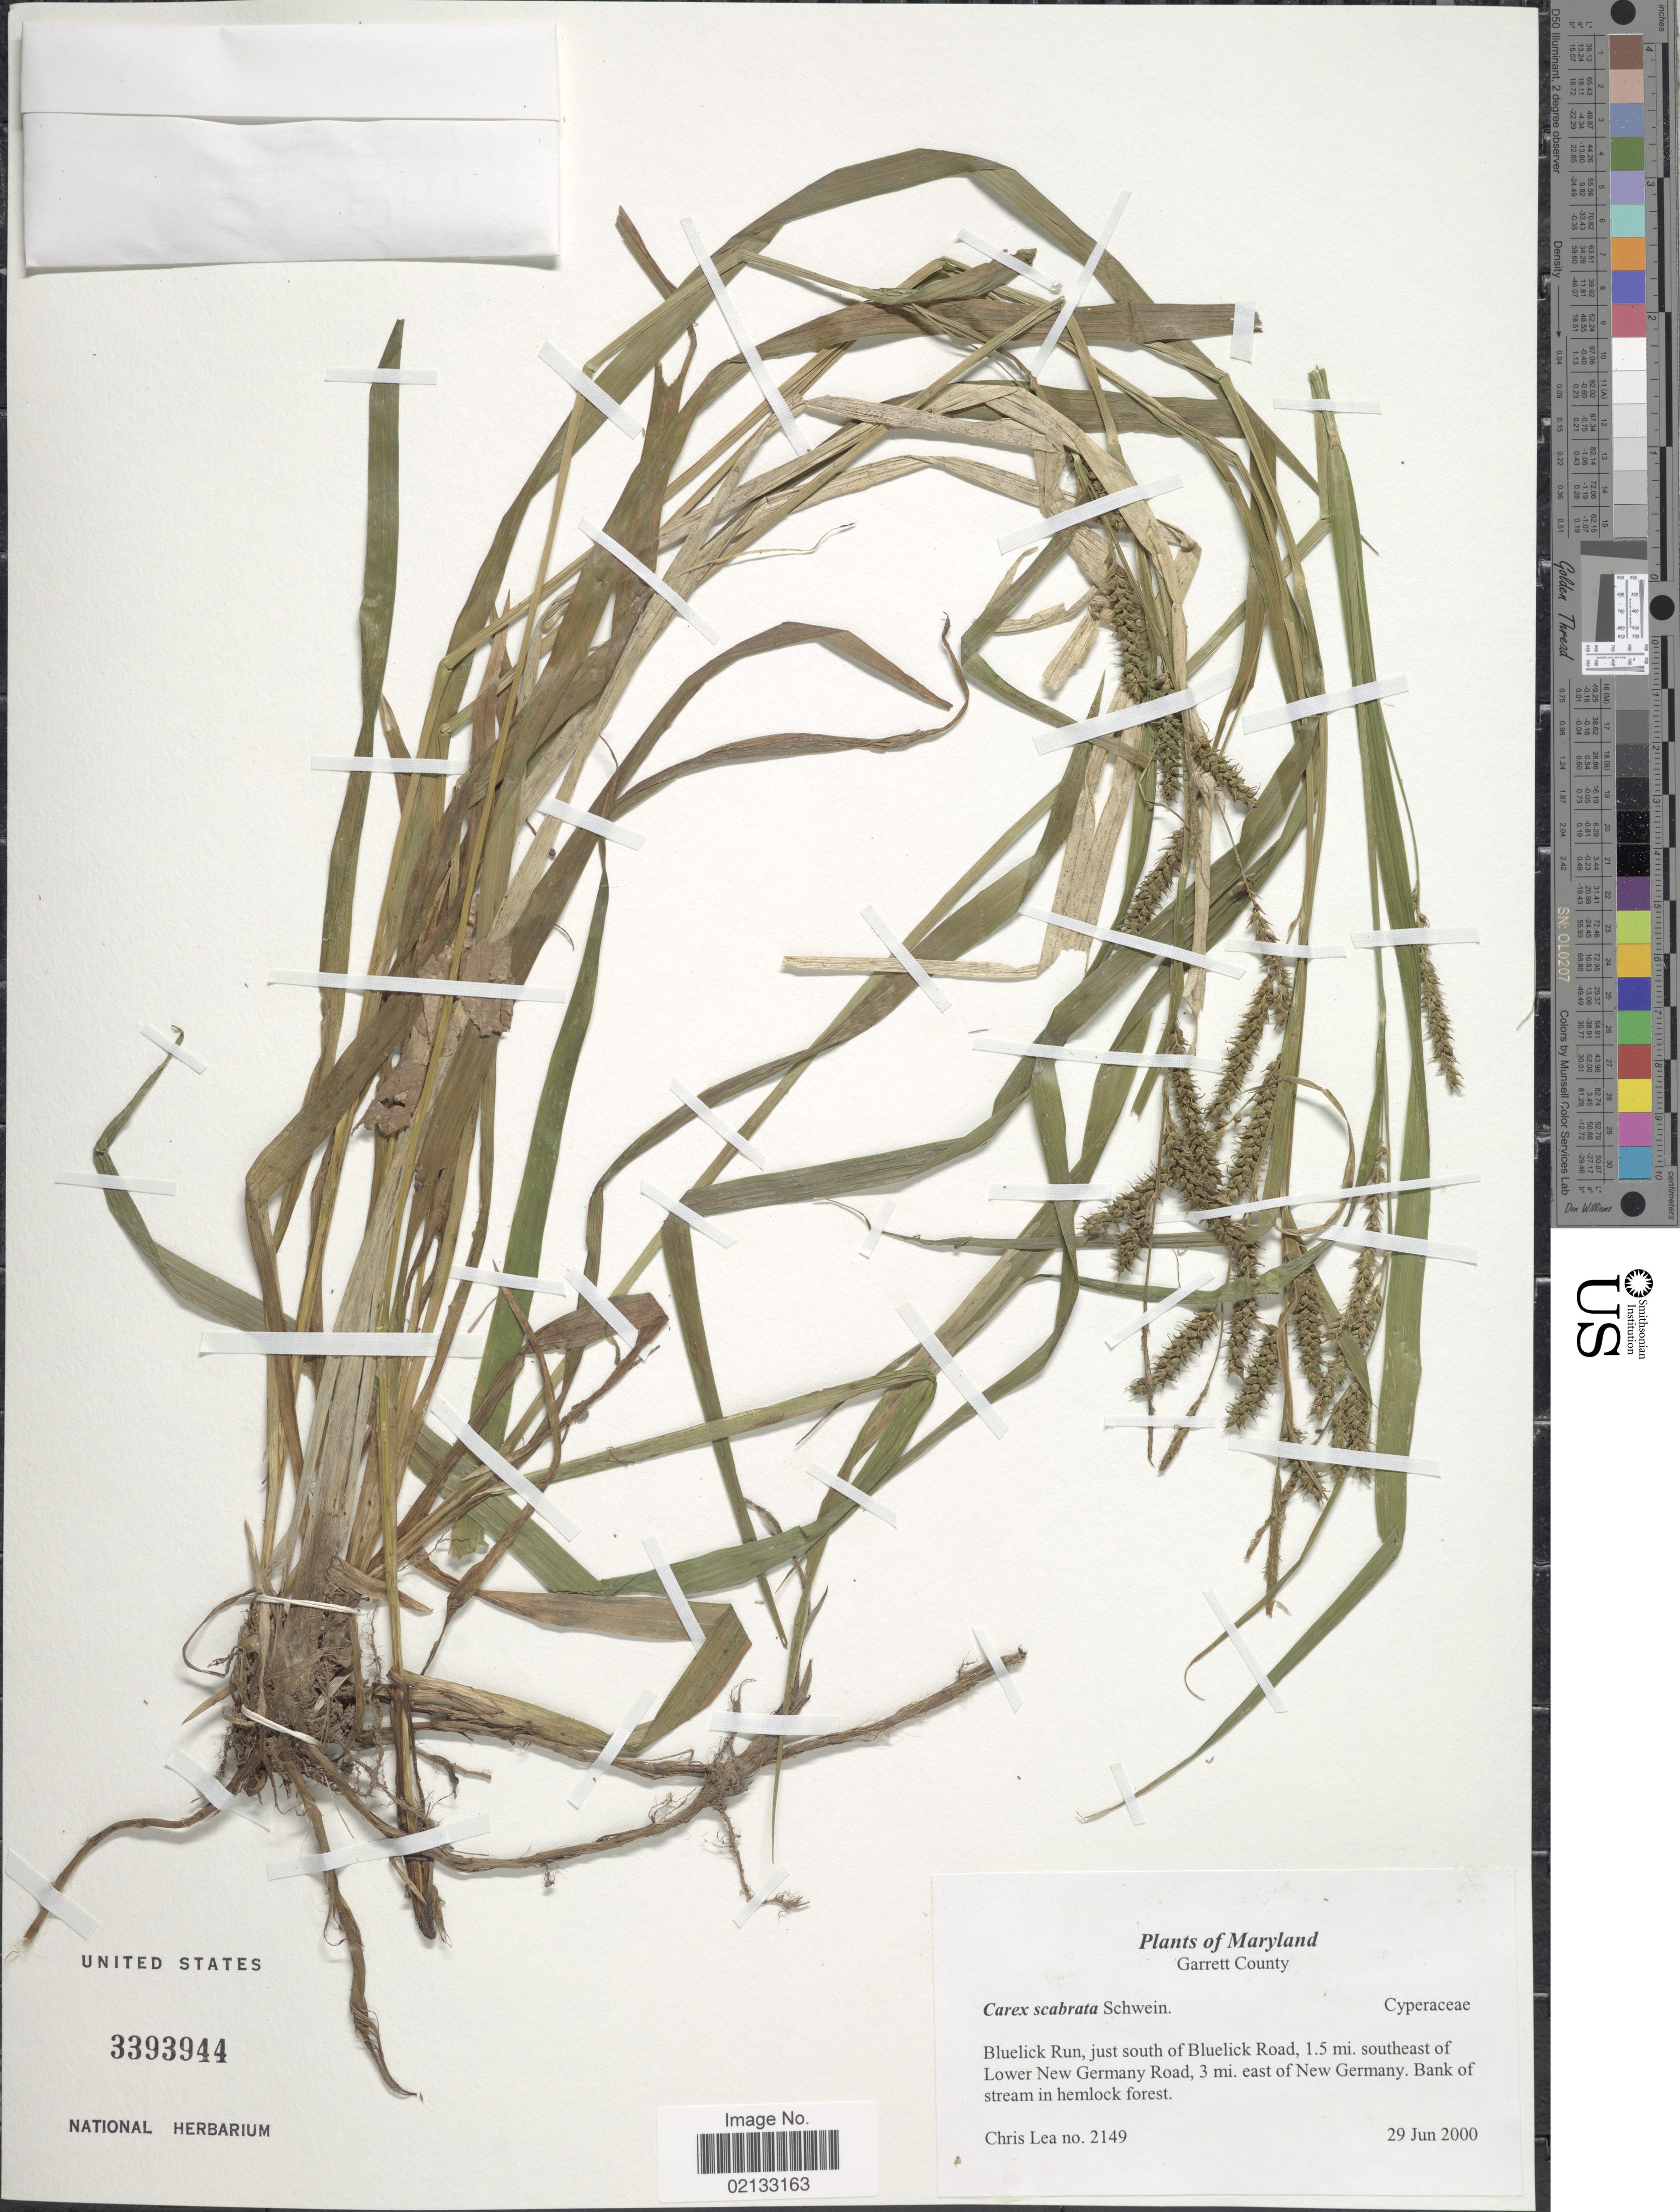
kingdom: Plantae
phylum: Tracheophyta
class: Liliopsida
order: Poales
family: Cyperaceae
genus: Carex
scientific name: Carex scabrata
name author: Schwein.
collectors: C. Lea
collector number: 2149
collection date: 2000-06-29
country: United States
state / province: Maryland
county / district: Garrett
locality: Garrett County. Bluelick Run, just south of Bluelick Road, 1.5 mi. southeast of Lower New Germany Road, 3 mi. east of New Germany. Bank of stream in hemlock forest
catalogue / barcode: US 3393944